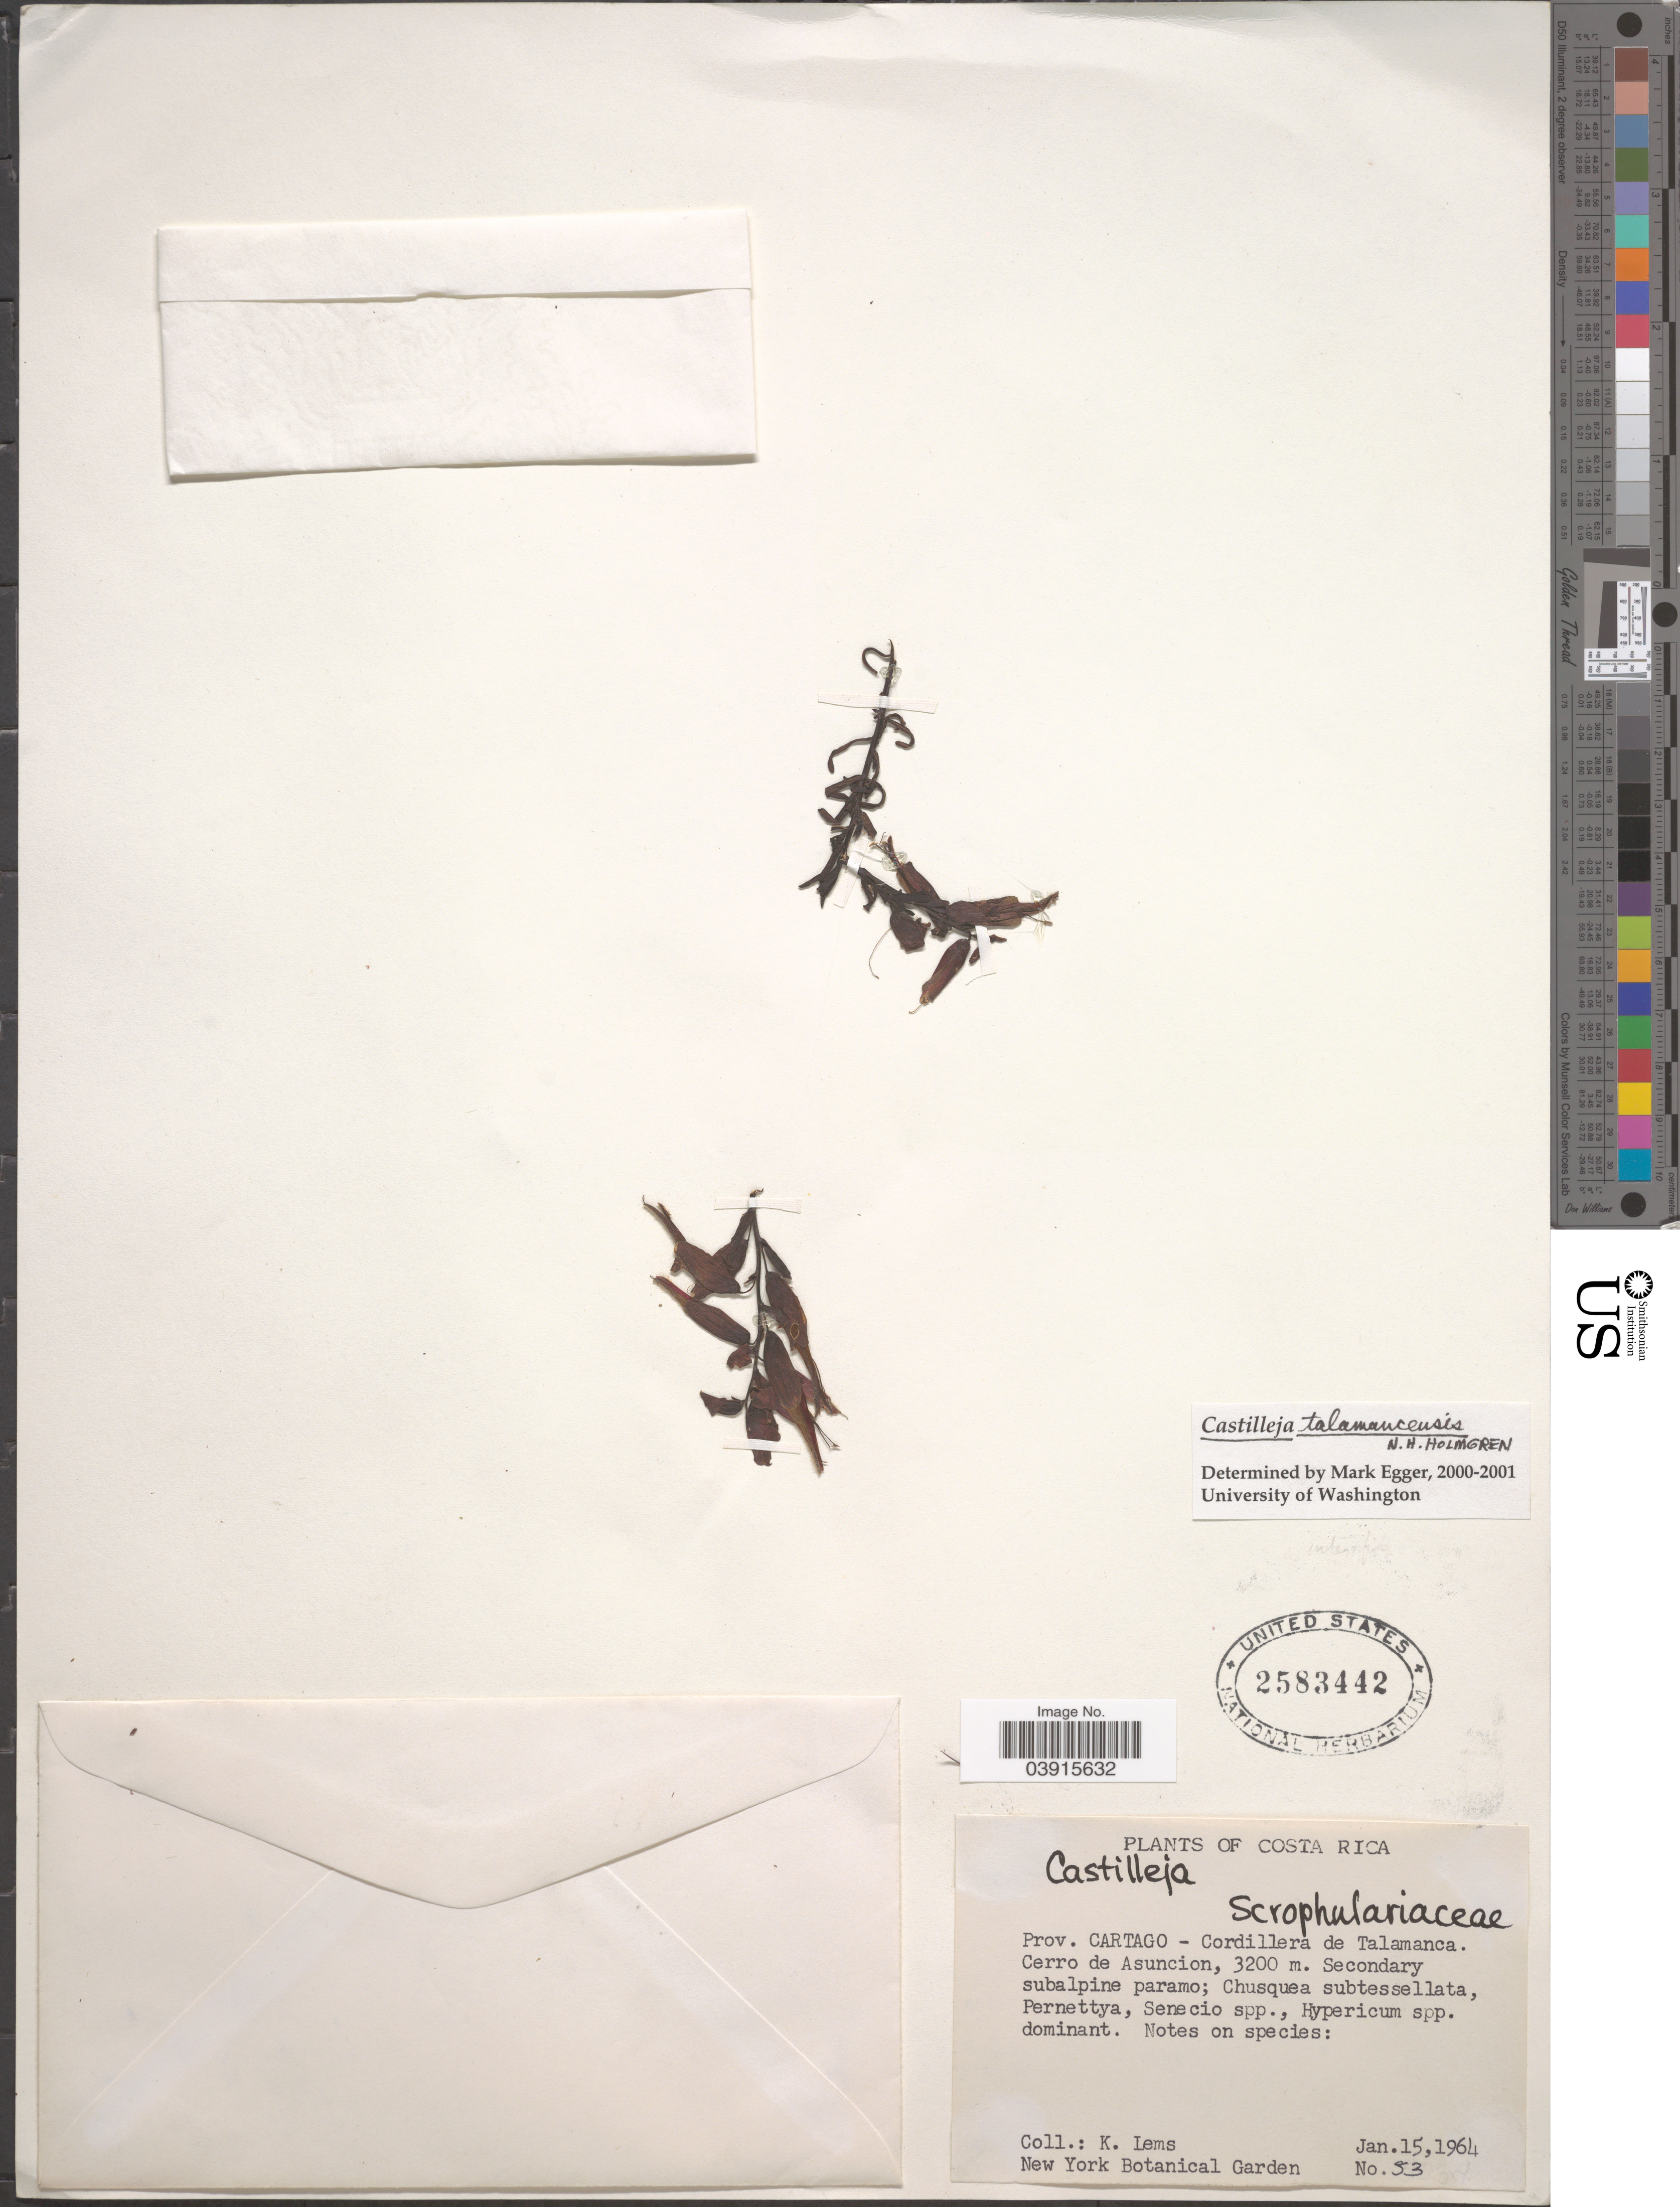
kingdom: Plantae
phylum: Tracheophyta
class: Magnoliopsida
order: Lamiales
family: Orobanchaceae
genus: Castilleja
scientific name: Castilleja talamancensis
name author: N.H. Holmgren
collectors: K. Lems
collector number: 53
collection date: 1964-01-15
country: Costa Rica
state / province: Cartago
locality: Cordillera de Talamanca. Cerro de Asuncion.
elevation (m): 3200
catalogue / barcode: US 2583442